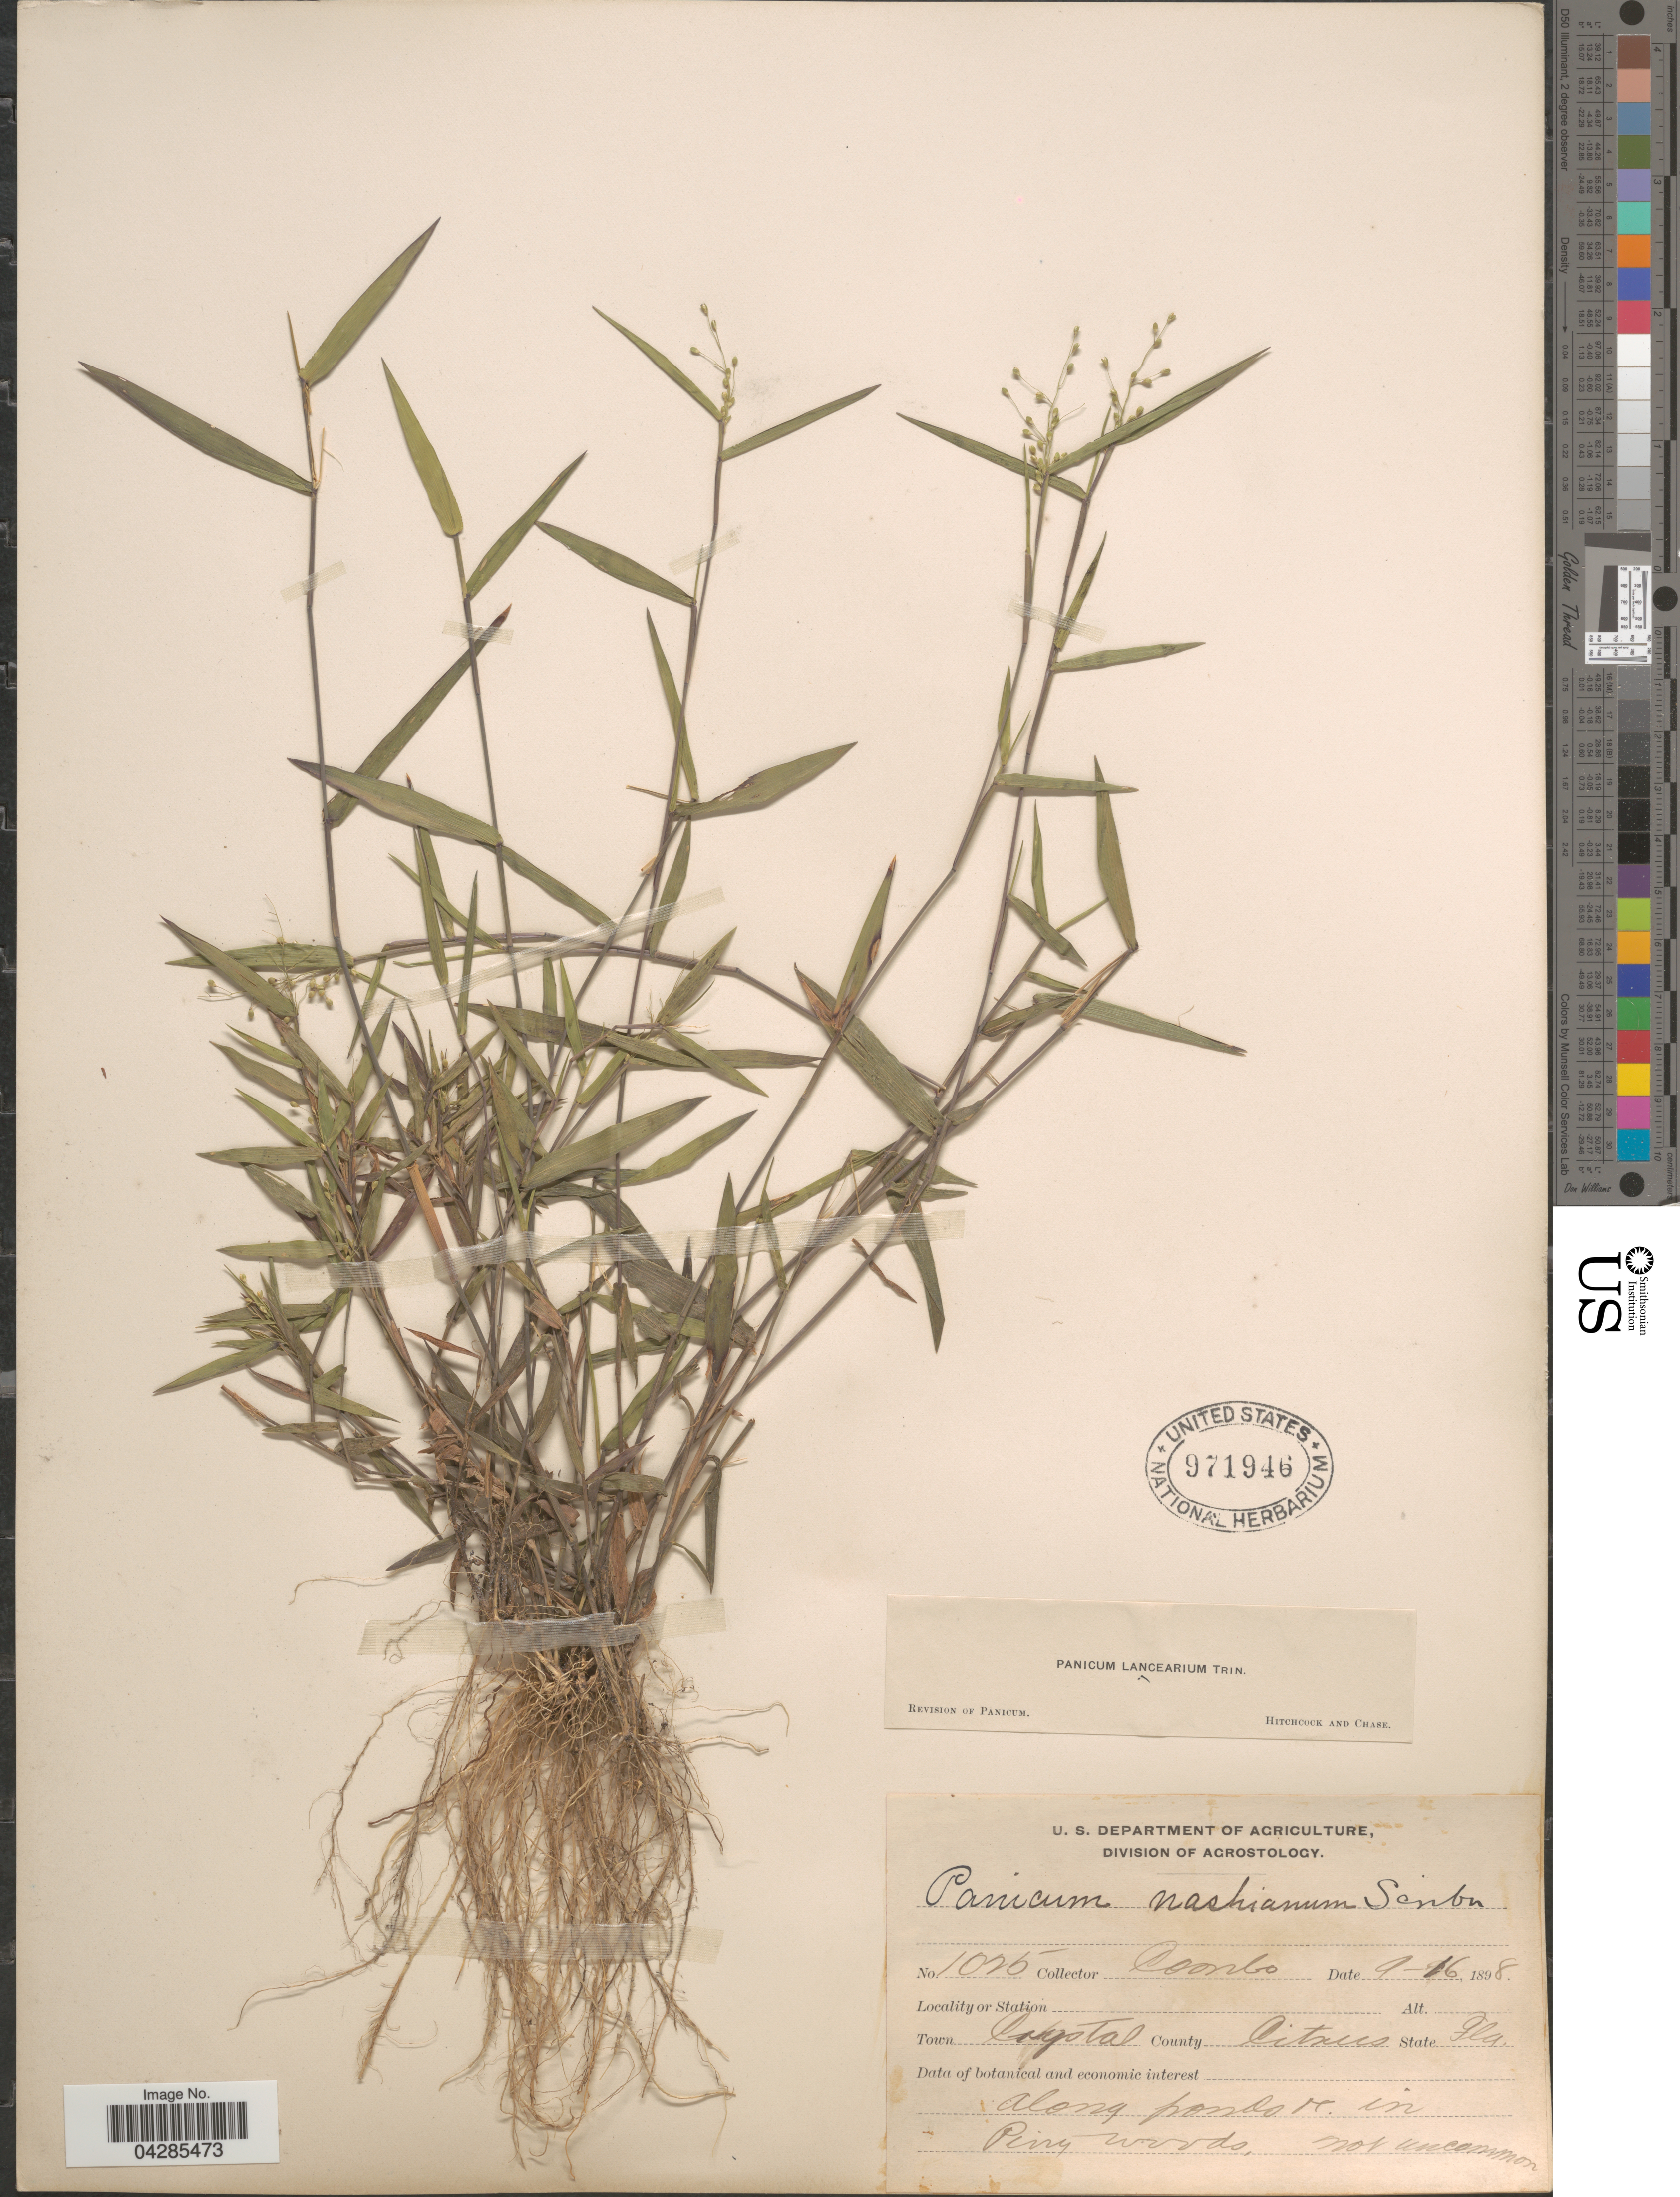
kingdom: Plantae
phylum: Tracheophyta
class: Liliopsida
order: Poales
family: Poaceae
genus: Dichanthelium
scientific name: Dichanthelium portoricense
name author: (Desv. ex Ham.) B.F. Hansen & Wunderlin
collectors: -. Combs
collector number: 1025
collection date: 1898-09-16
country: United States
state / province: Florida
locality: Town Crystal. County Citrus.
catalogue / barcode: US 971946